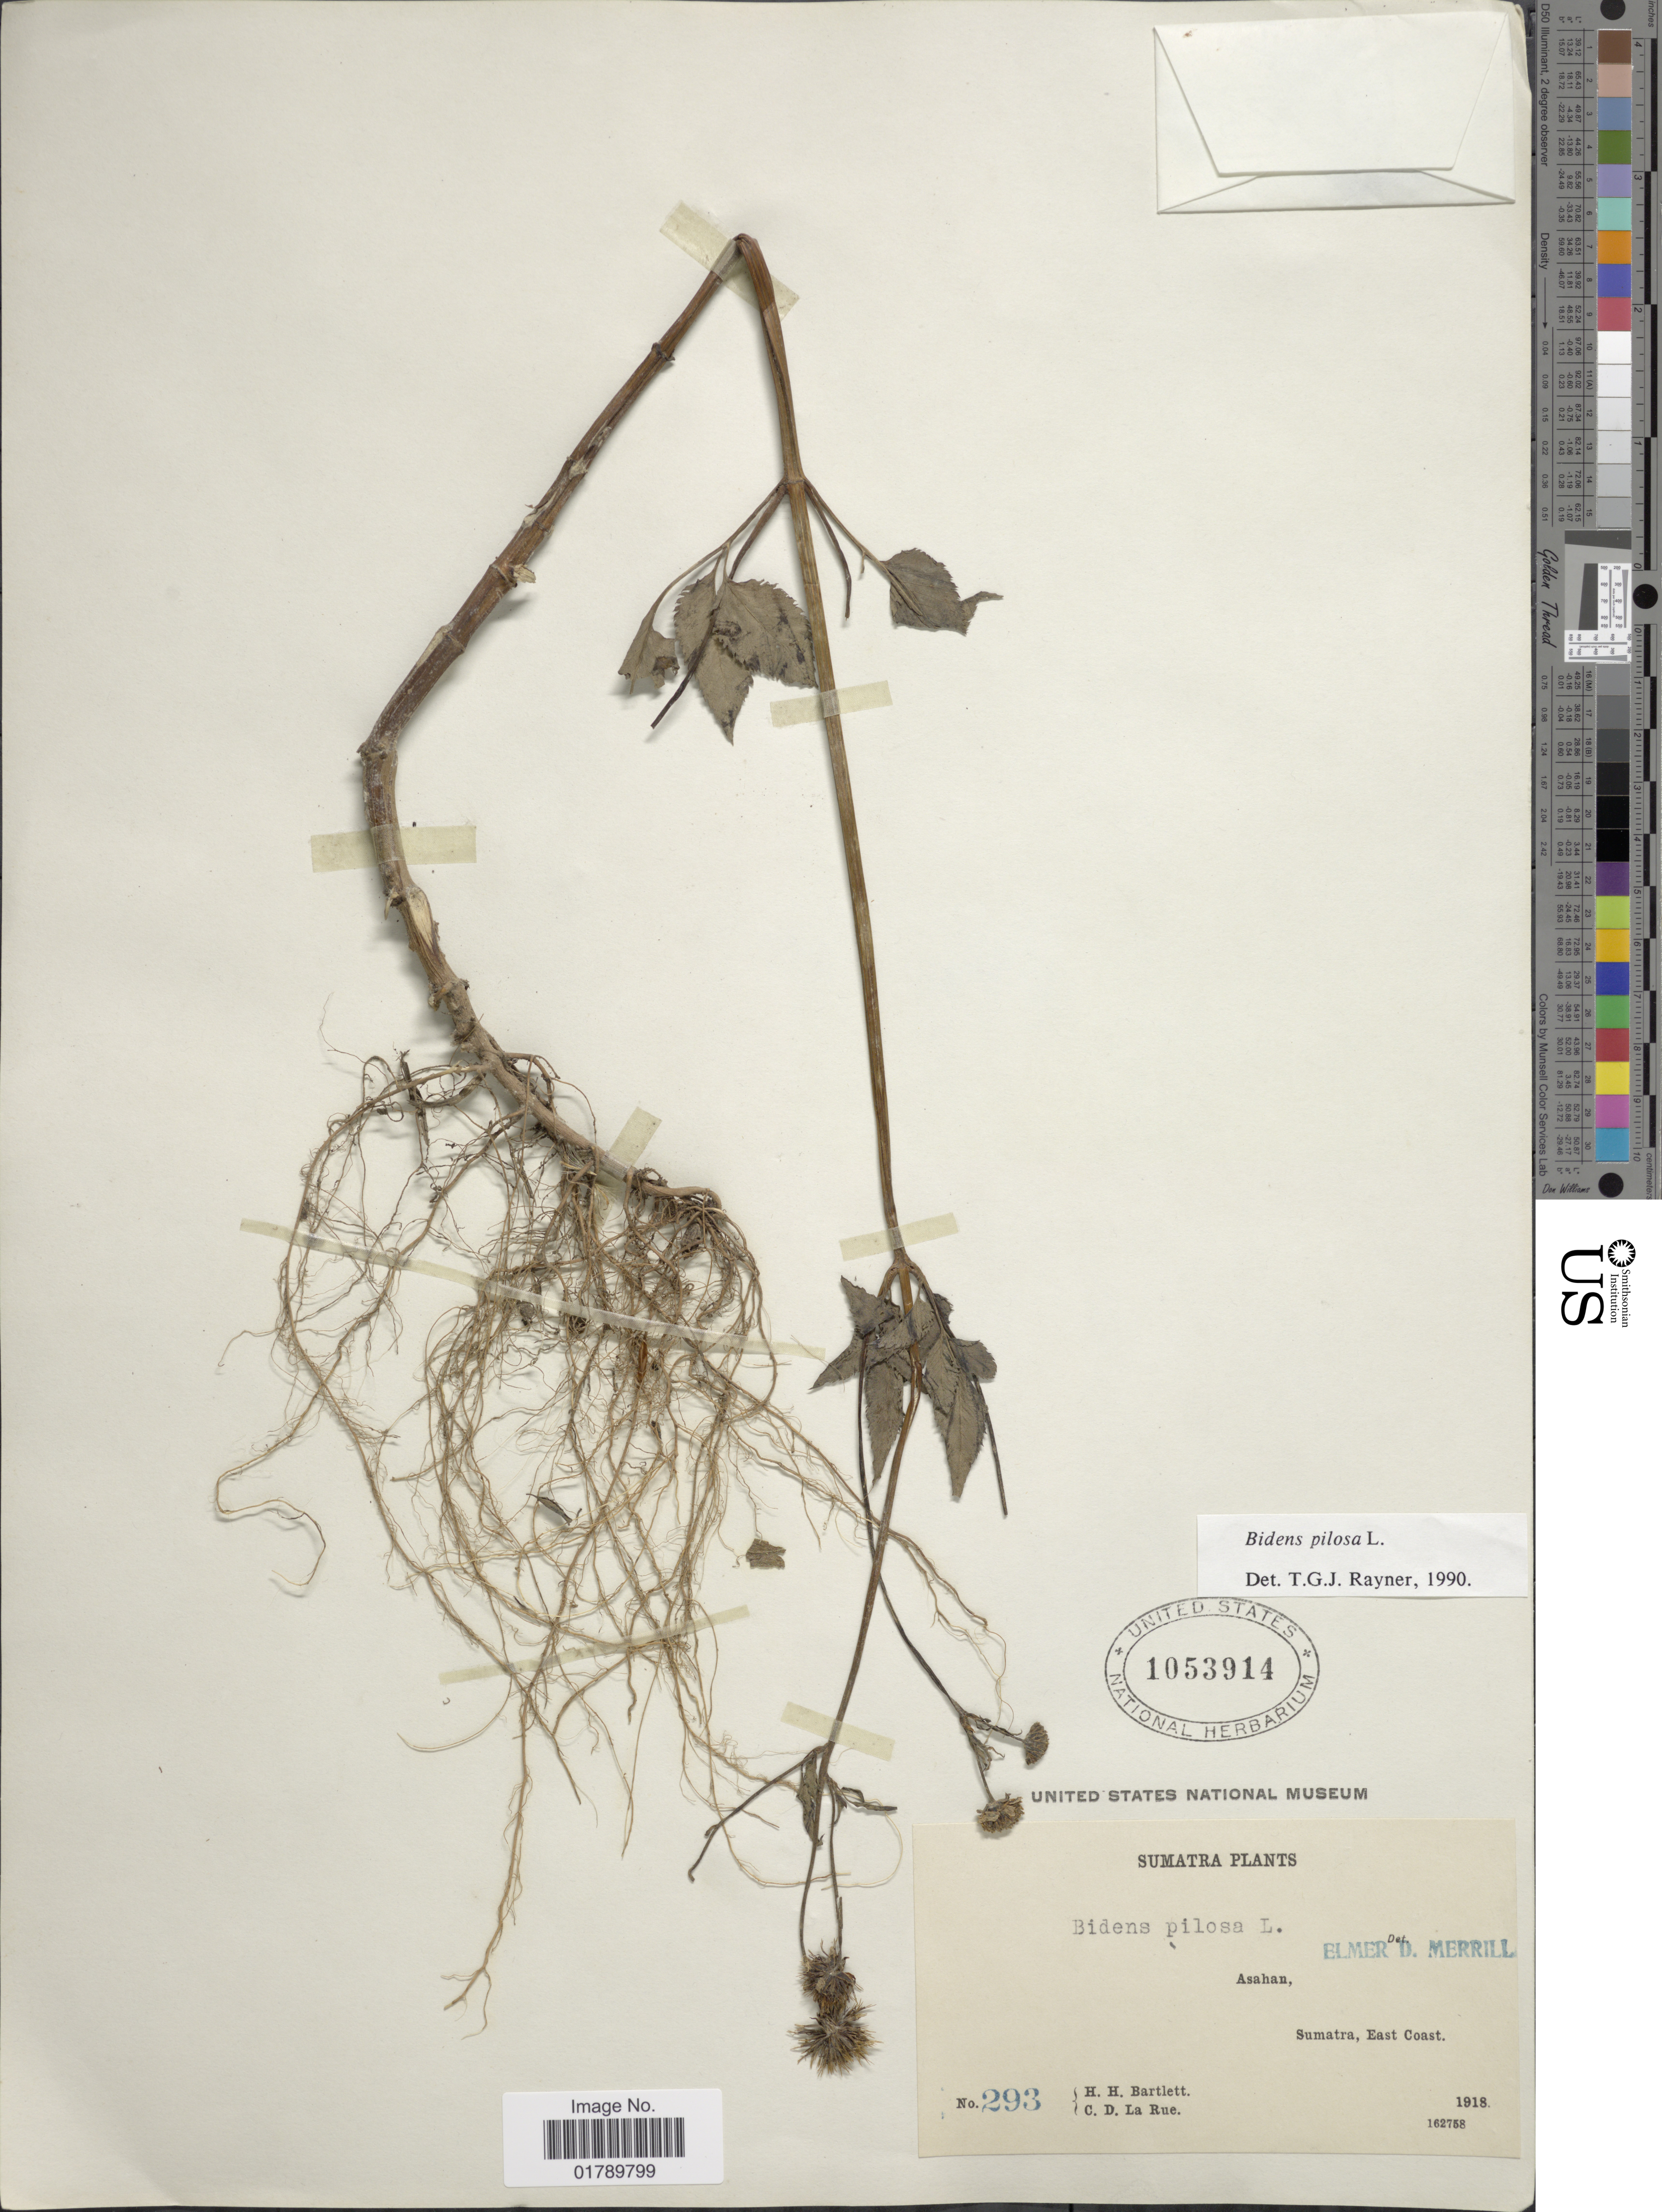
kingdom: Plantae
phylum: Tracheophyta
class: Magnoliopsida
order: Asterales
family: Asteraceae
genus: Bidens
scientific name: Bidens pilosa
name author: L.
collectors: H. H. Bartlett & C. La Rue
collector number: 293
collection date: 1918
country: Indonesia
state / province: Sumatra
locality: Asahan. Sumatra, East Coast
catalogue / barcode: US 1053914